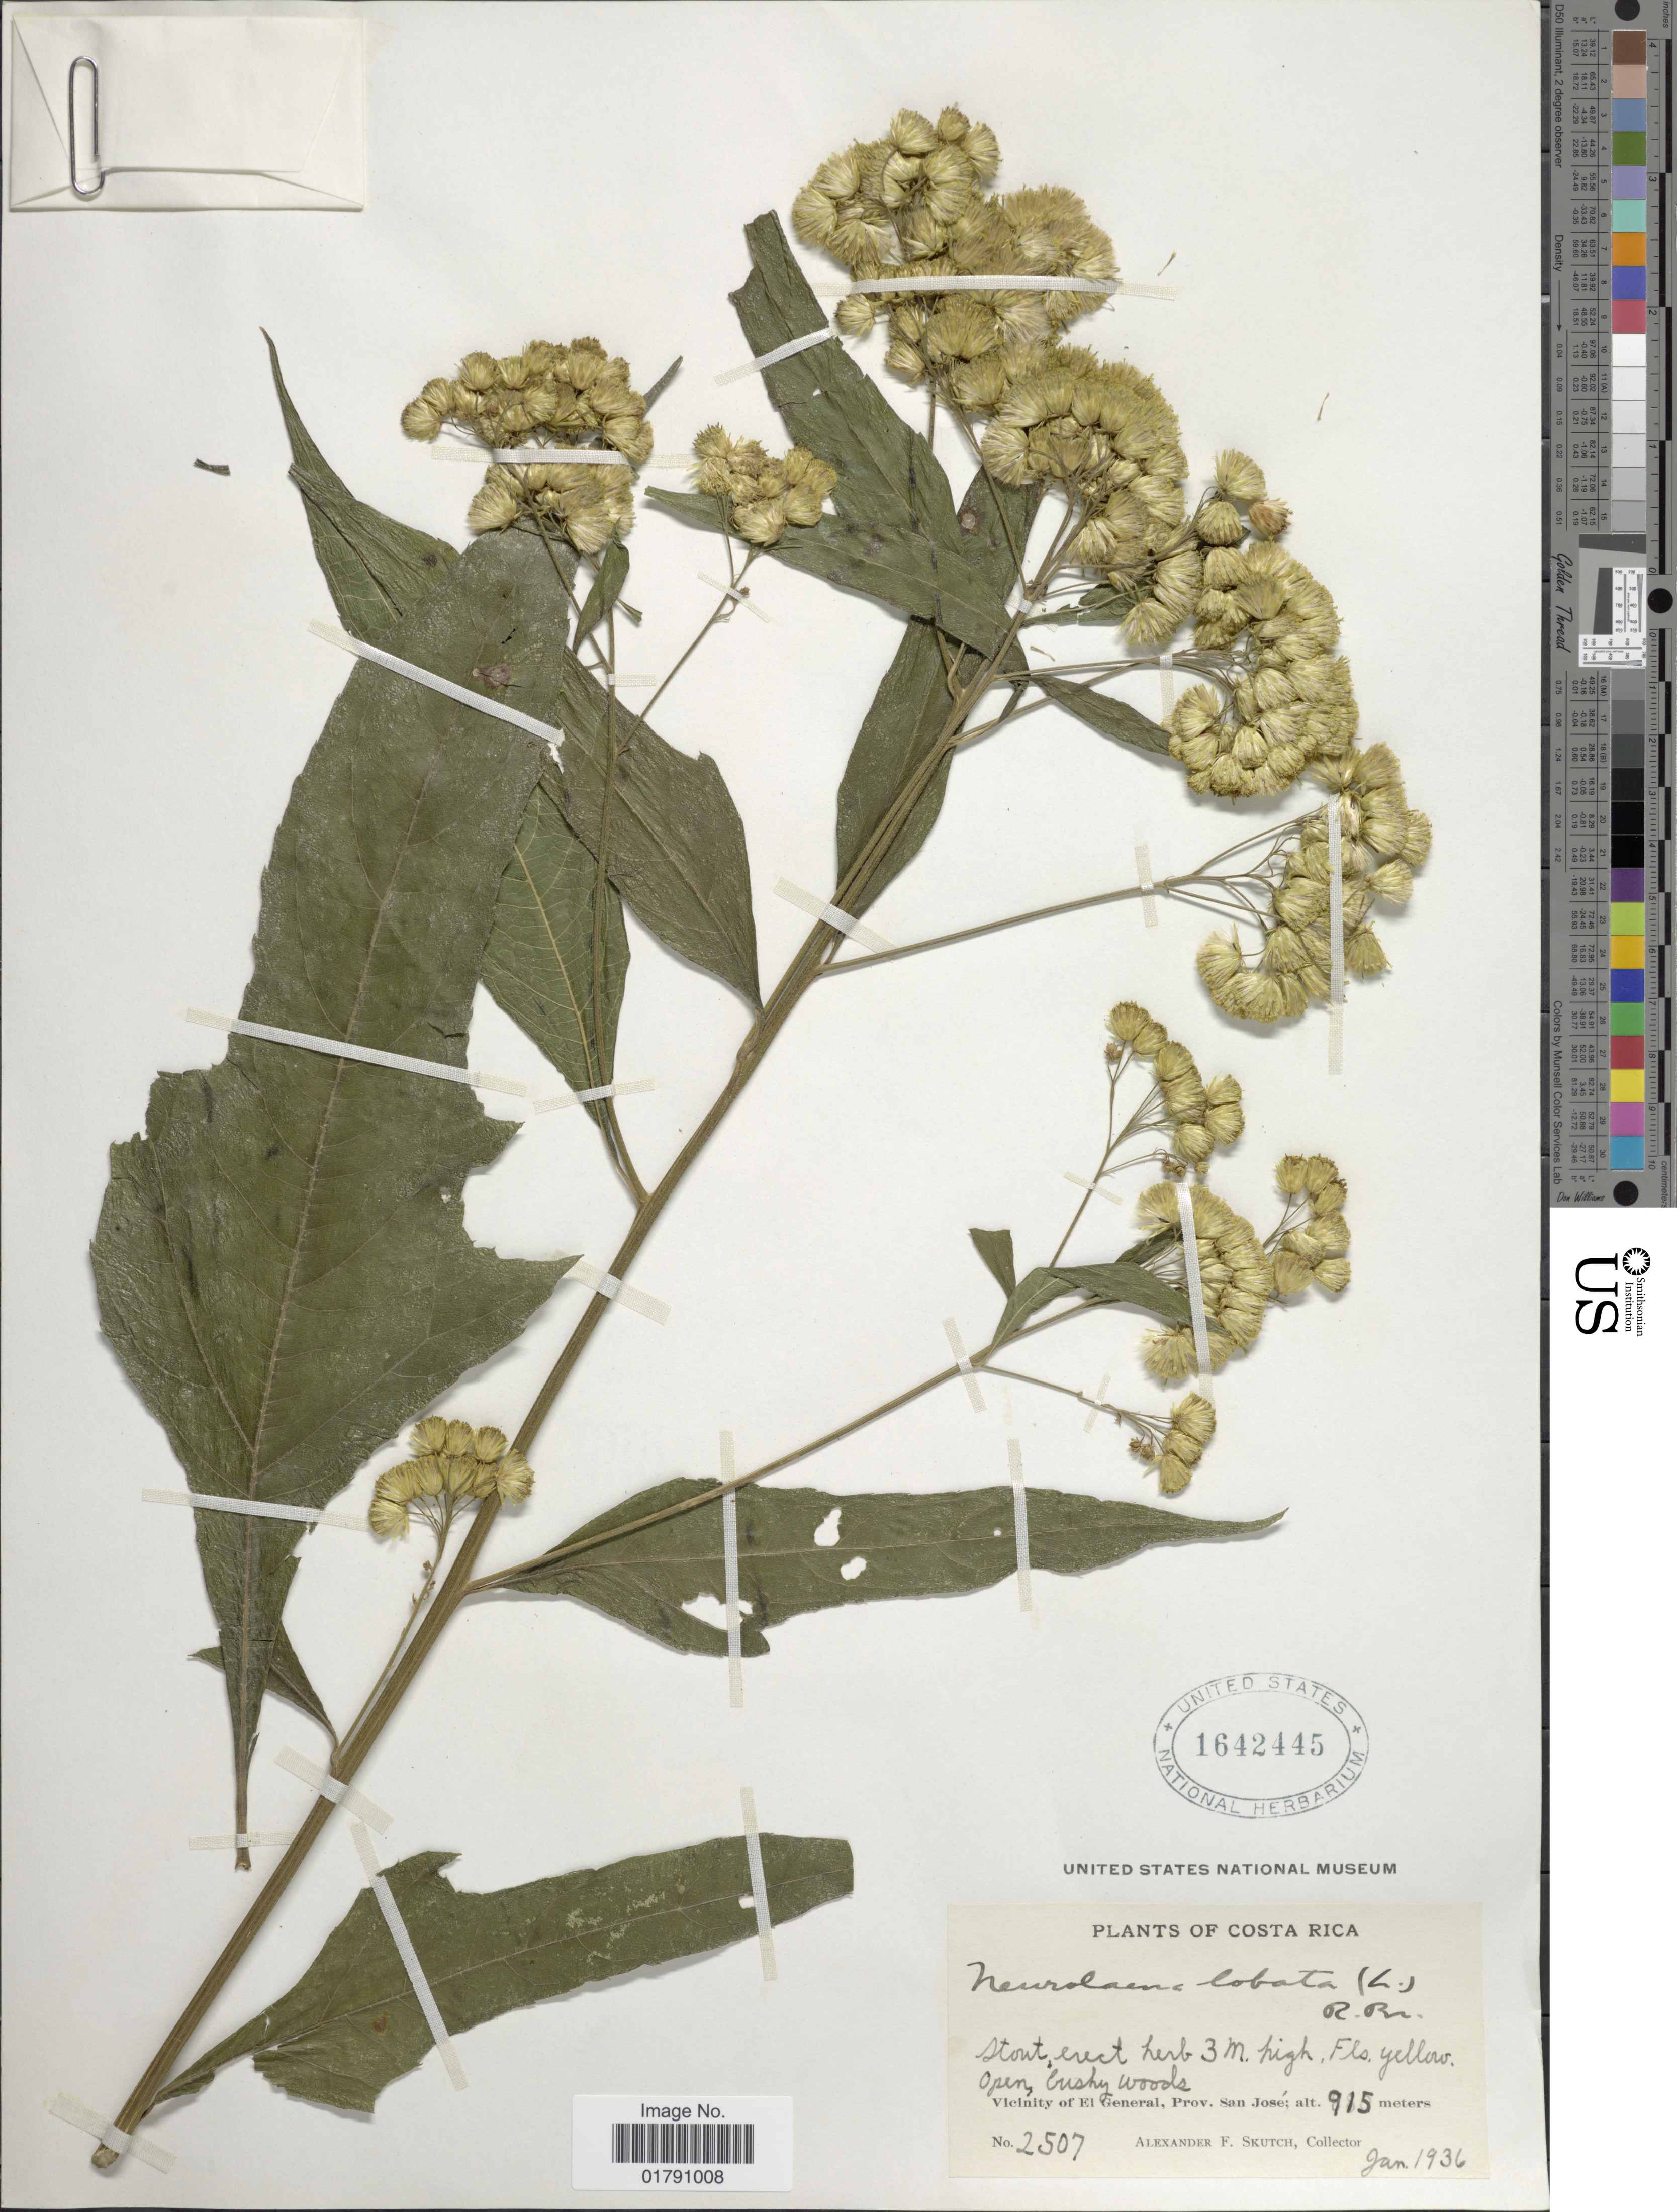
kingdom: Plantae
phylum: Tracheophyta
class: Magnoliopsida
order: Asterales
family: Asteraceae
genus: Neurolaena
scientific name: Neurolaena lobata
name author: (L.) R. Br. ex Cass.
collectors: A. F. Skutch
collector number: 2507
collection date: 1936-01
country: Costa Rica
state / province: San José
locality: Vicinity of El General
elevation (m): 915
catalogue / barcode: US 1642445